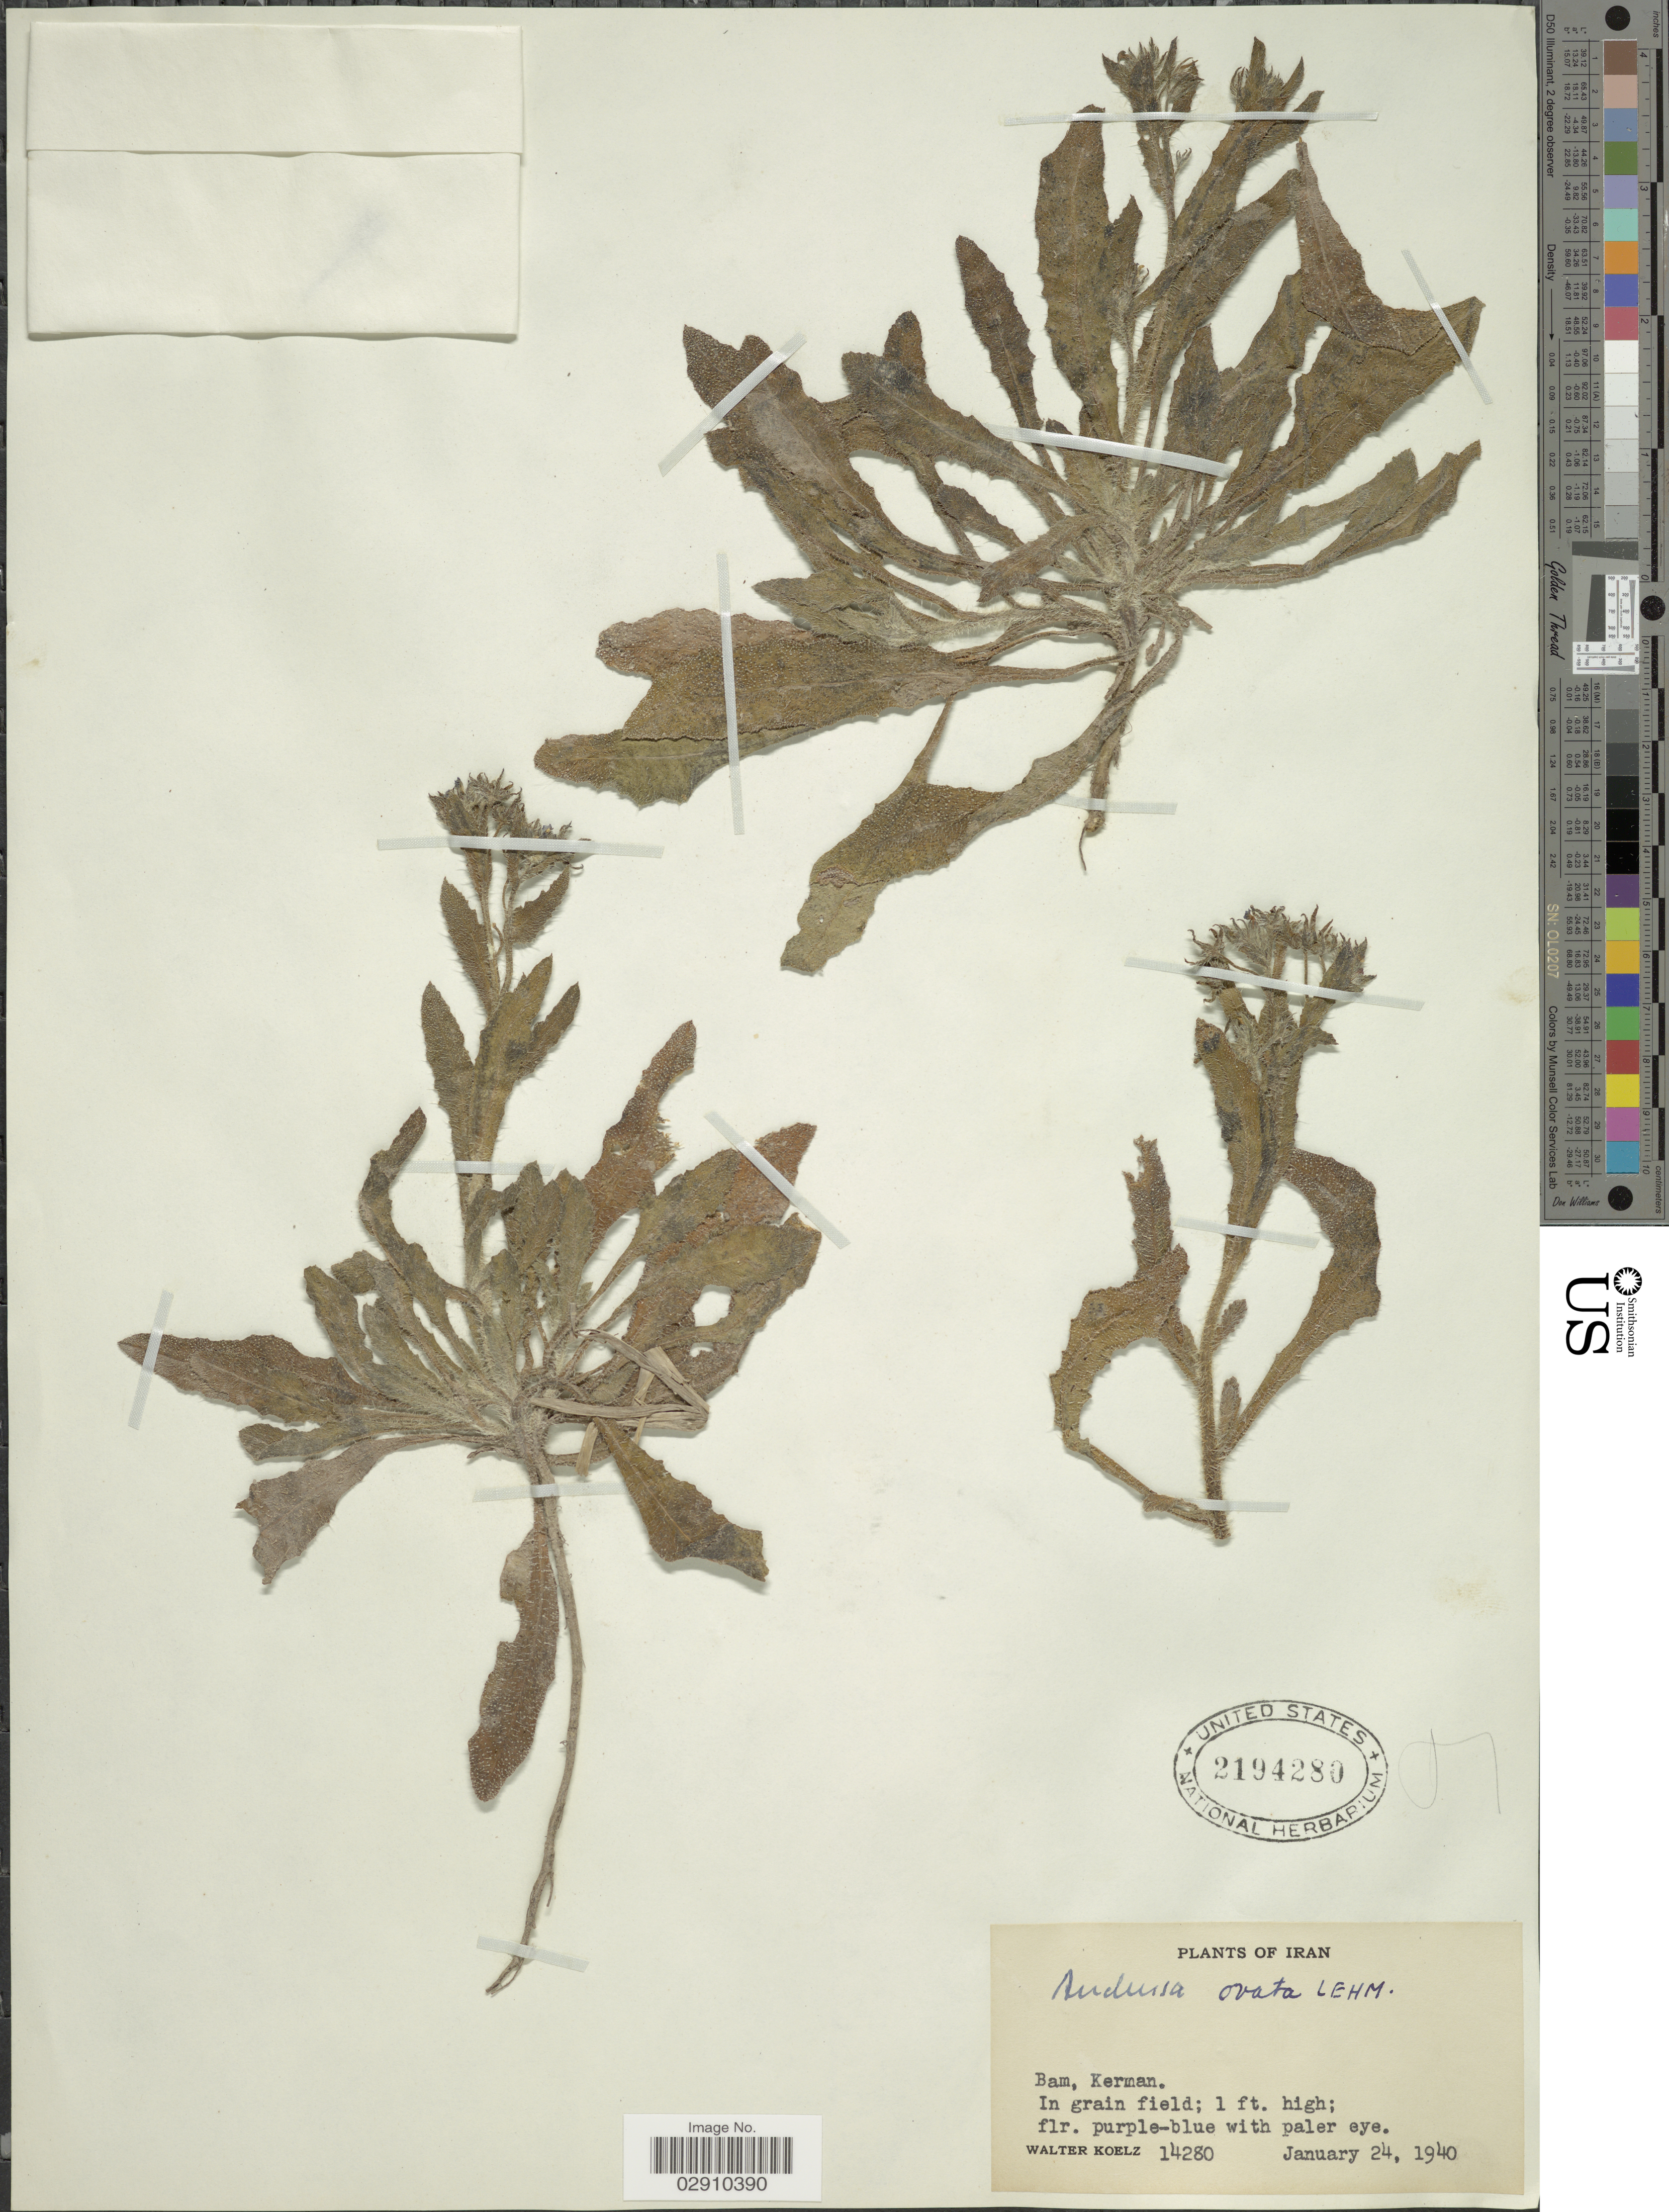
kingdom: Plantae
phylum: Tracheophyta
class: Magnoliopsida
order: Boraginales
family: Boraginaceae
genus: Anchusa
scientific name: Anchusa ovata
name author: Lehm.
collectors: W. N. Koelz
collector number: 14280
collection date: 1940-01-24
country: Iran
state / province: Kerman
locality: Bam. In grain field.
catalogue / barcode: US 2194280